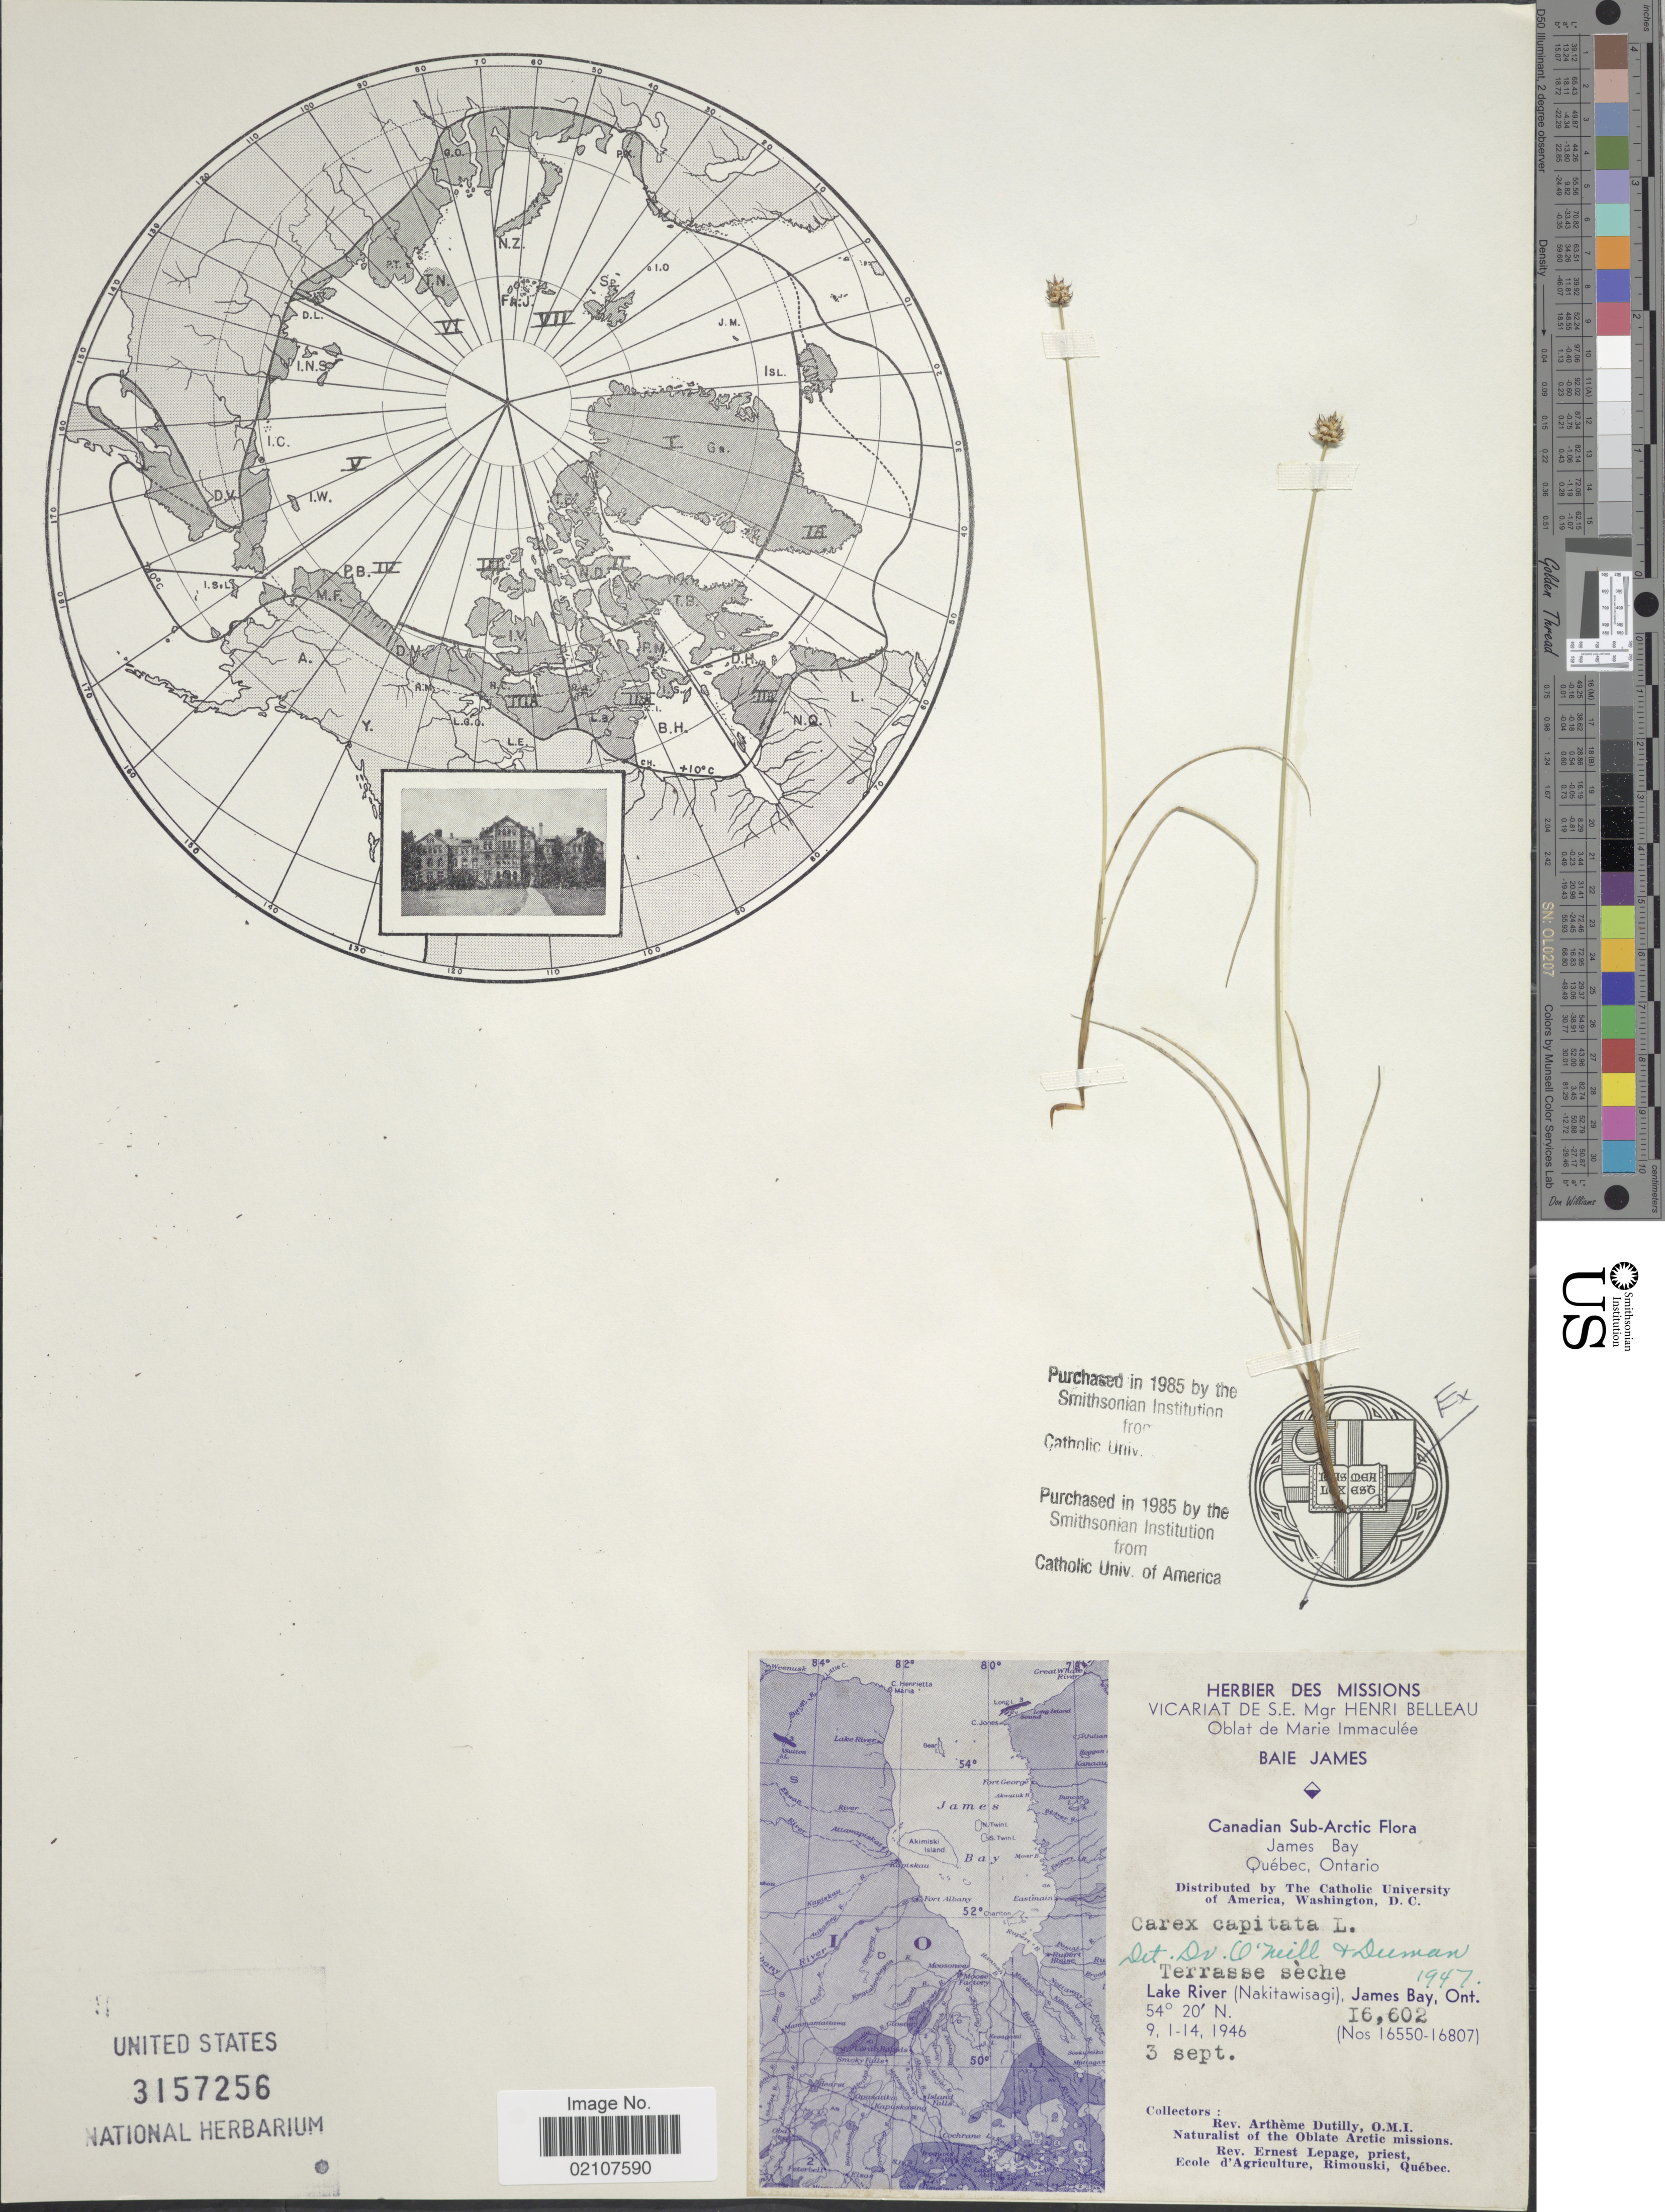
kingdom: Plantae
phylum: Tracheophyta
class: Liliopsida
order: Poales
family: Cyperaceae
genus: Carex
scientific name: Carex capitata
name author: L.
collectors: A. Dutilly & E. Lepage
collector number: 16602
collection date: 1946-09-03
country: Canada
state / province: Ontario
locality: Canadian Sub-Arctic, James Bay, Quebec, Ontario. Lake River (Nakitawisagi) ,James Bay, Ont.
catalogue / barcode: US 3157256